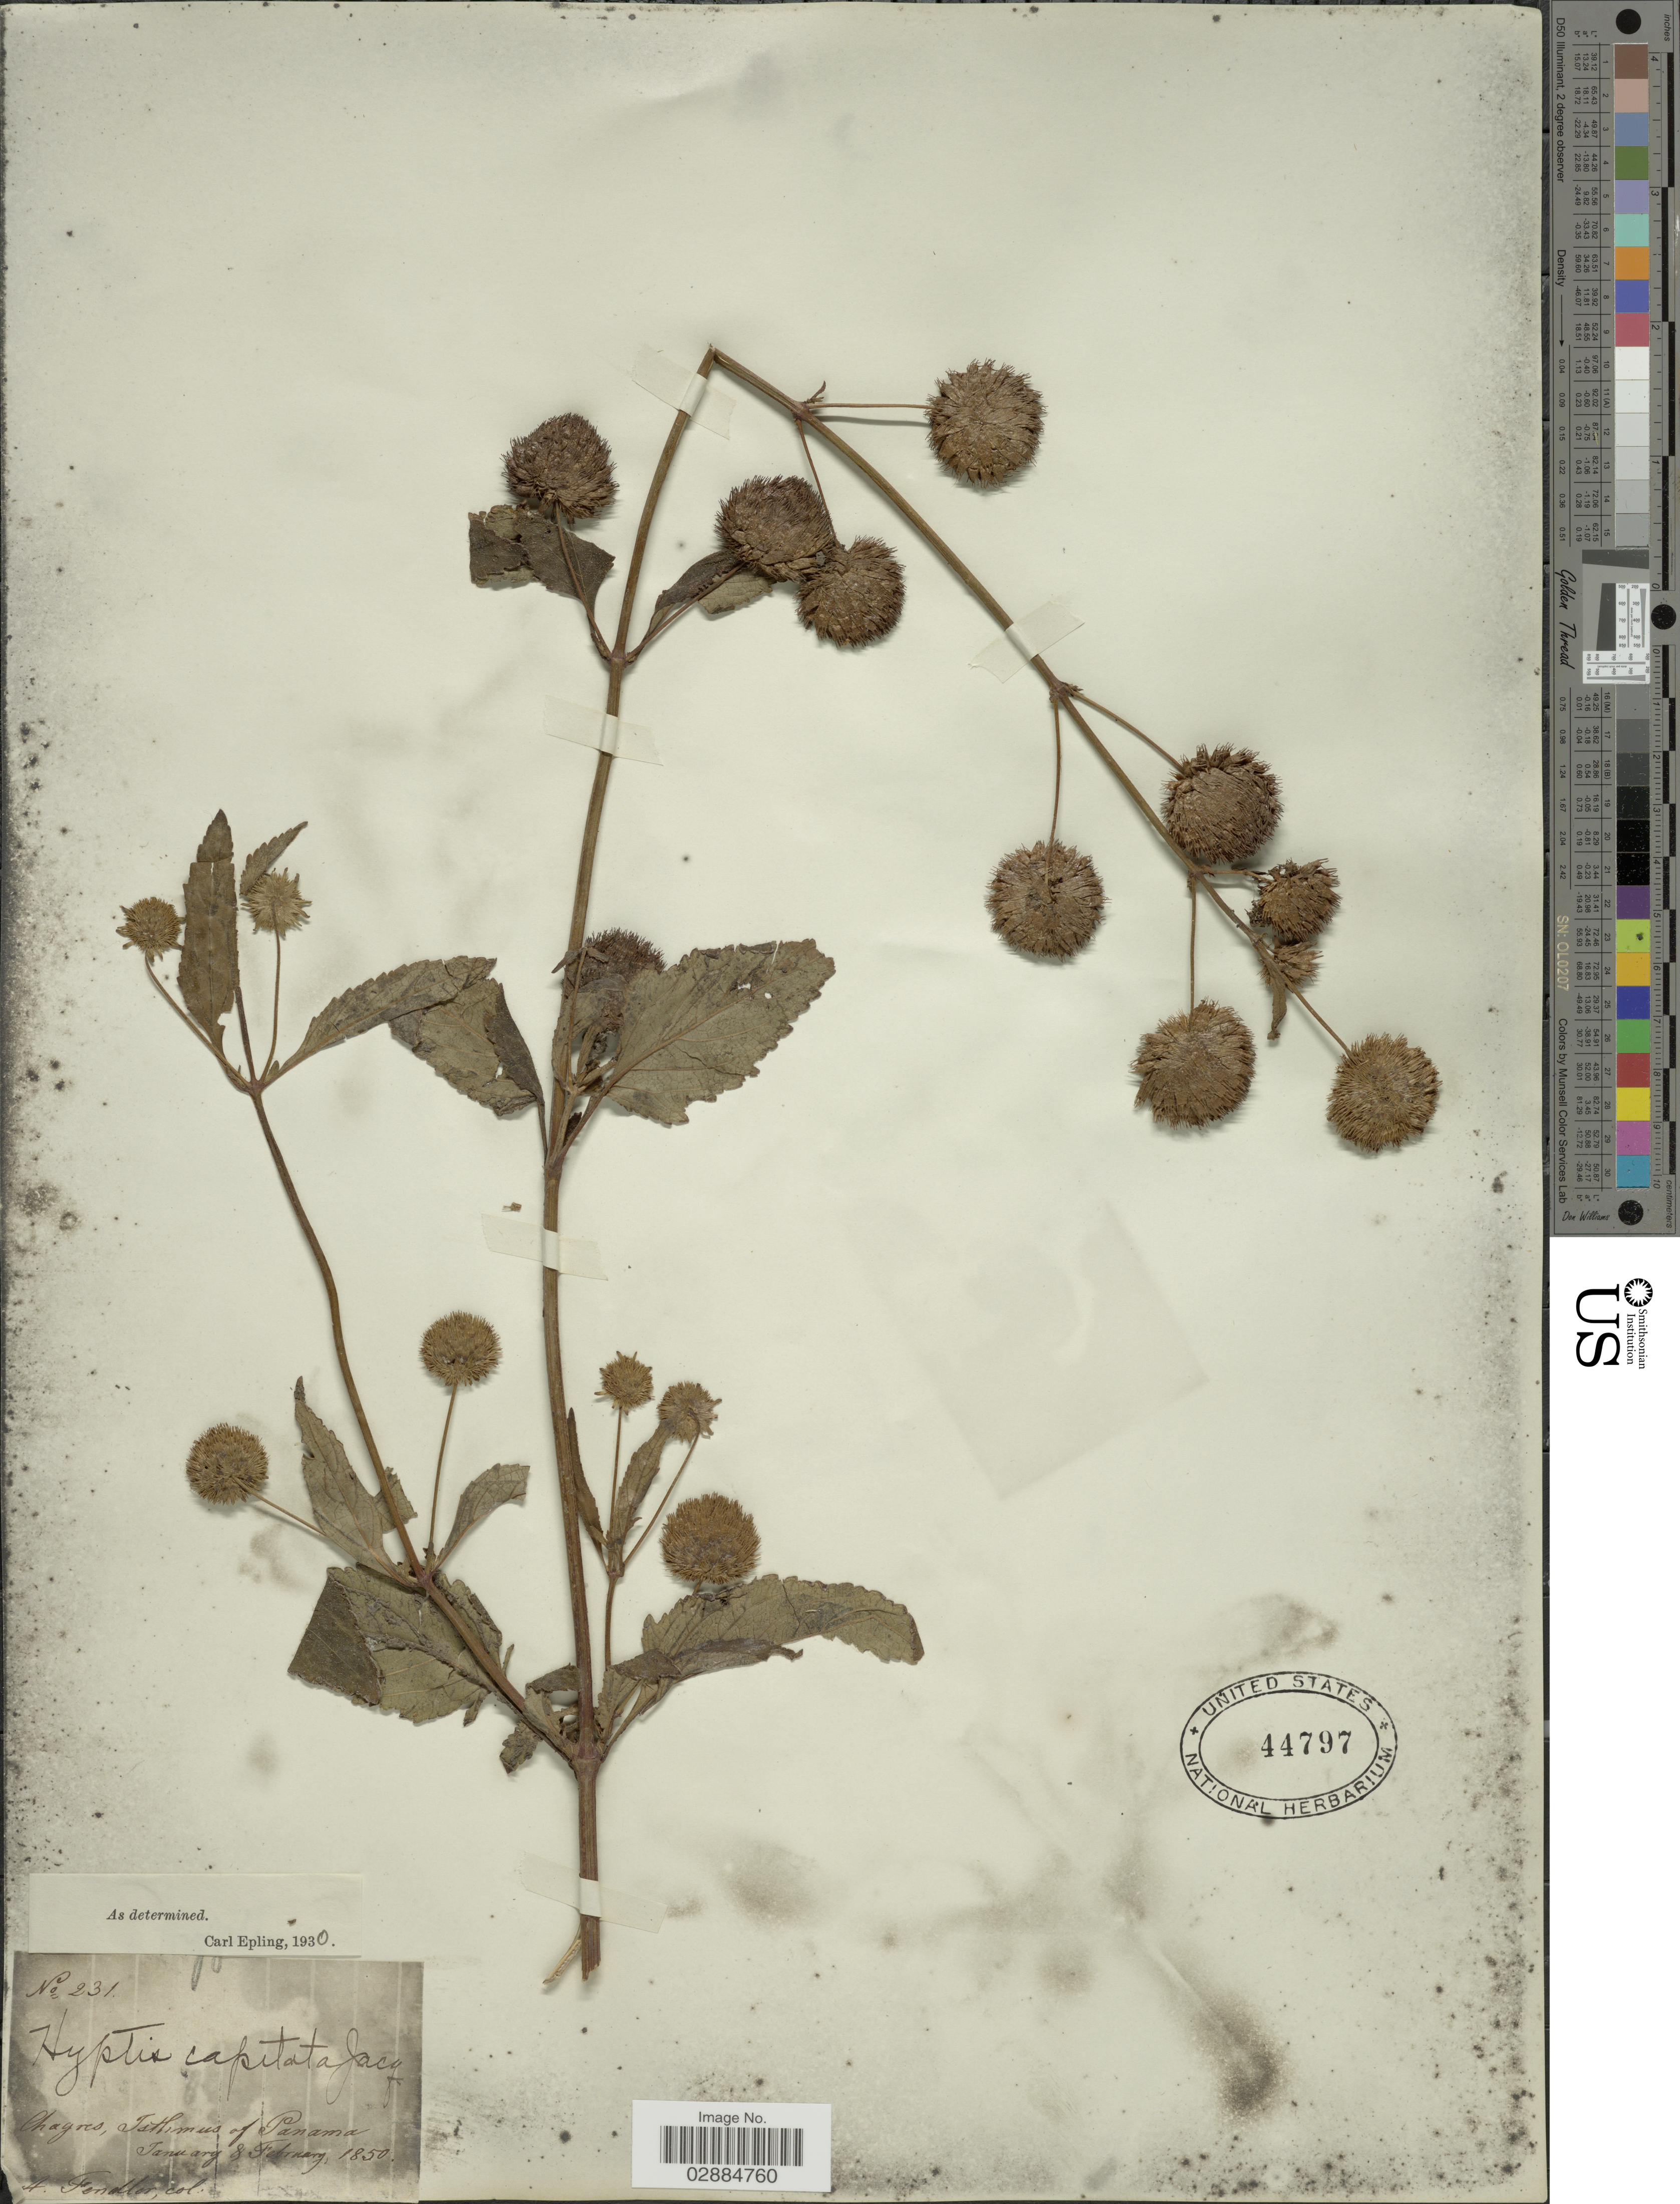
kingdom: Plantae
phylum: Tracheophyta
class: Magnoliopsida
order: Lamiales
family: Lamiaceae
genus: Hyptis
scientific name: Hyptis capitata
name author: Jacq.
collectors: A. Fendler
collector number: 231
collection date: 1850-01/1850-02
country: Panama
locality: Chagres, Isthmus of Panama.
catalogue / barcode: US 44797